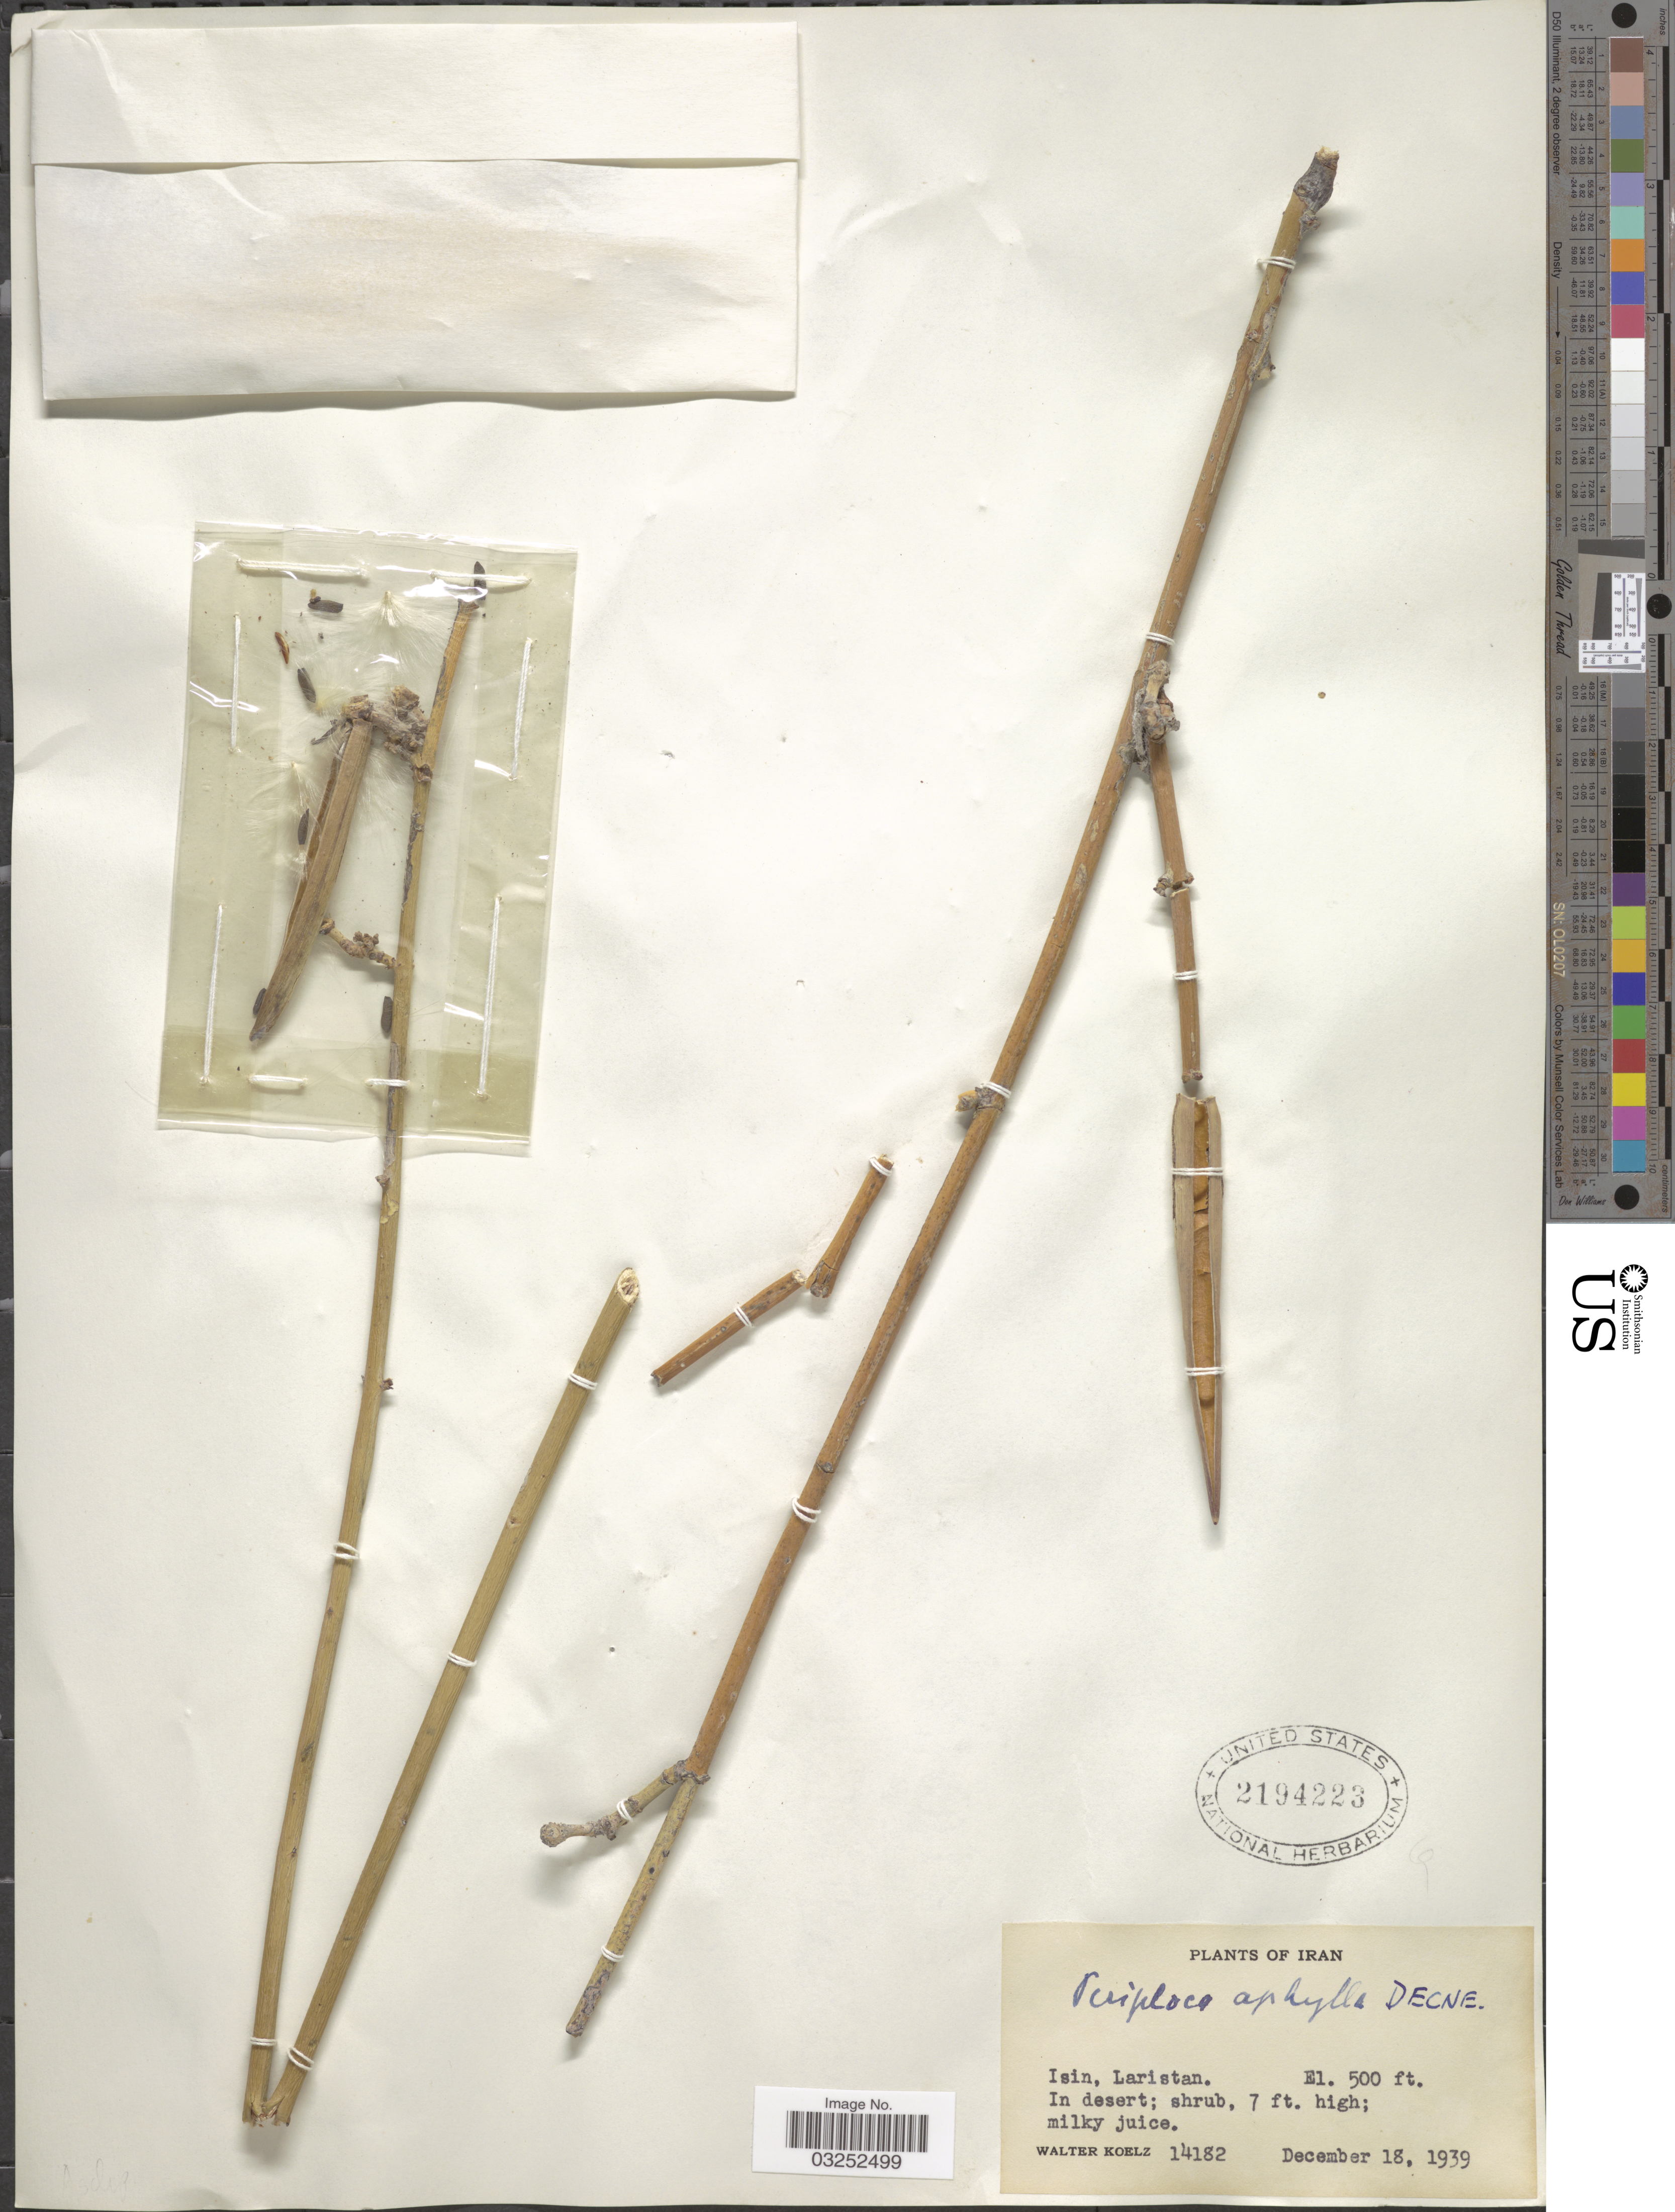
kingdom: Plantae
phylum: Tracheophyta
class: Magnoliopsida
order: Gentianales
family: Apocynaceae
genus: Periploca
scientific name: Periploca aphylla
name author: Decne.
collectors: W. N. Koelz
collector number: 14182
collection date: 1939-12-18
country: Iran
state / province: Hormozgan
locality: Isin, Laristan.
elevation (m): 152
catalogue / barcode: US 2194223